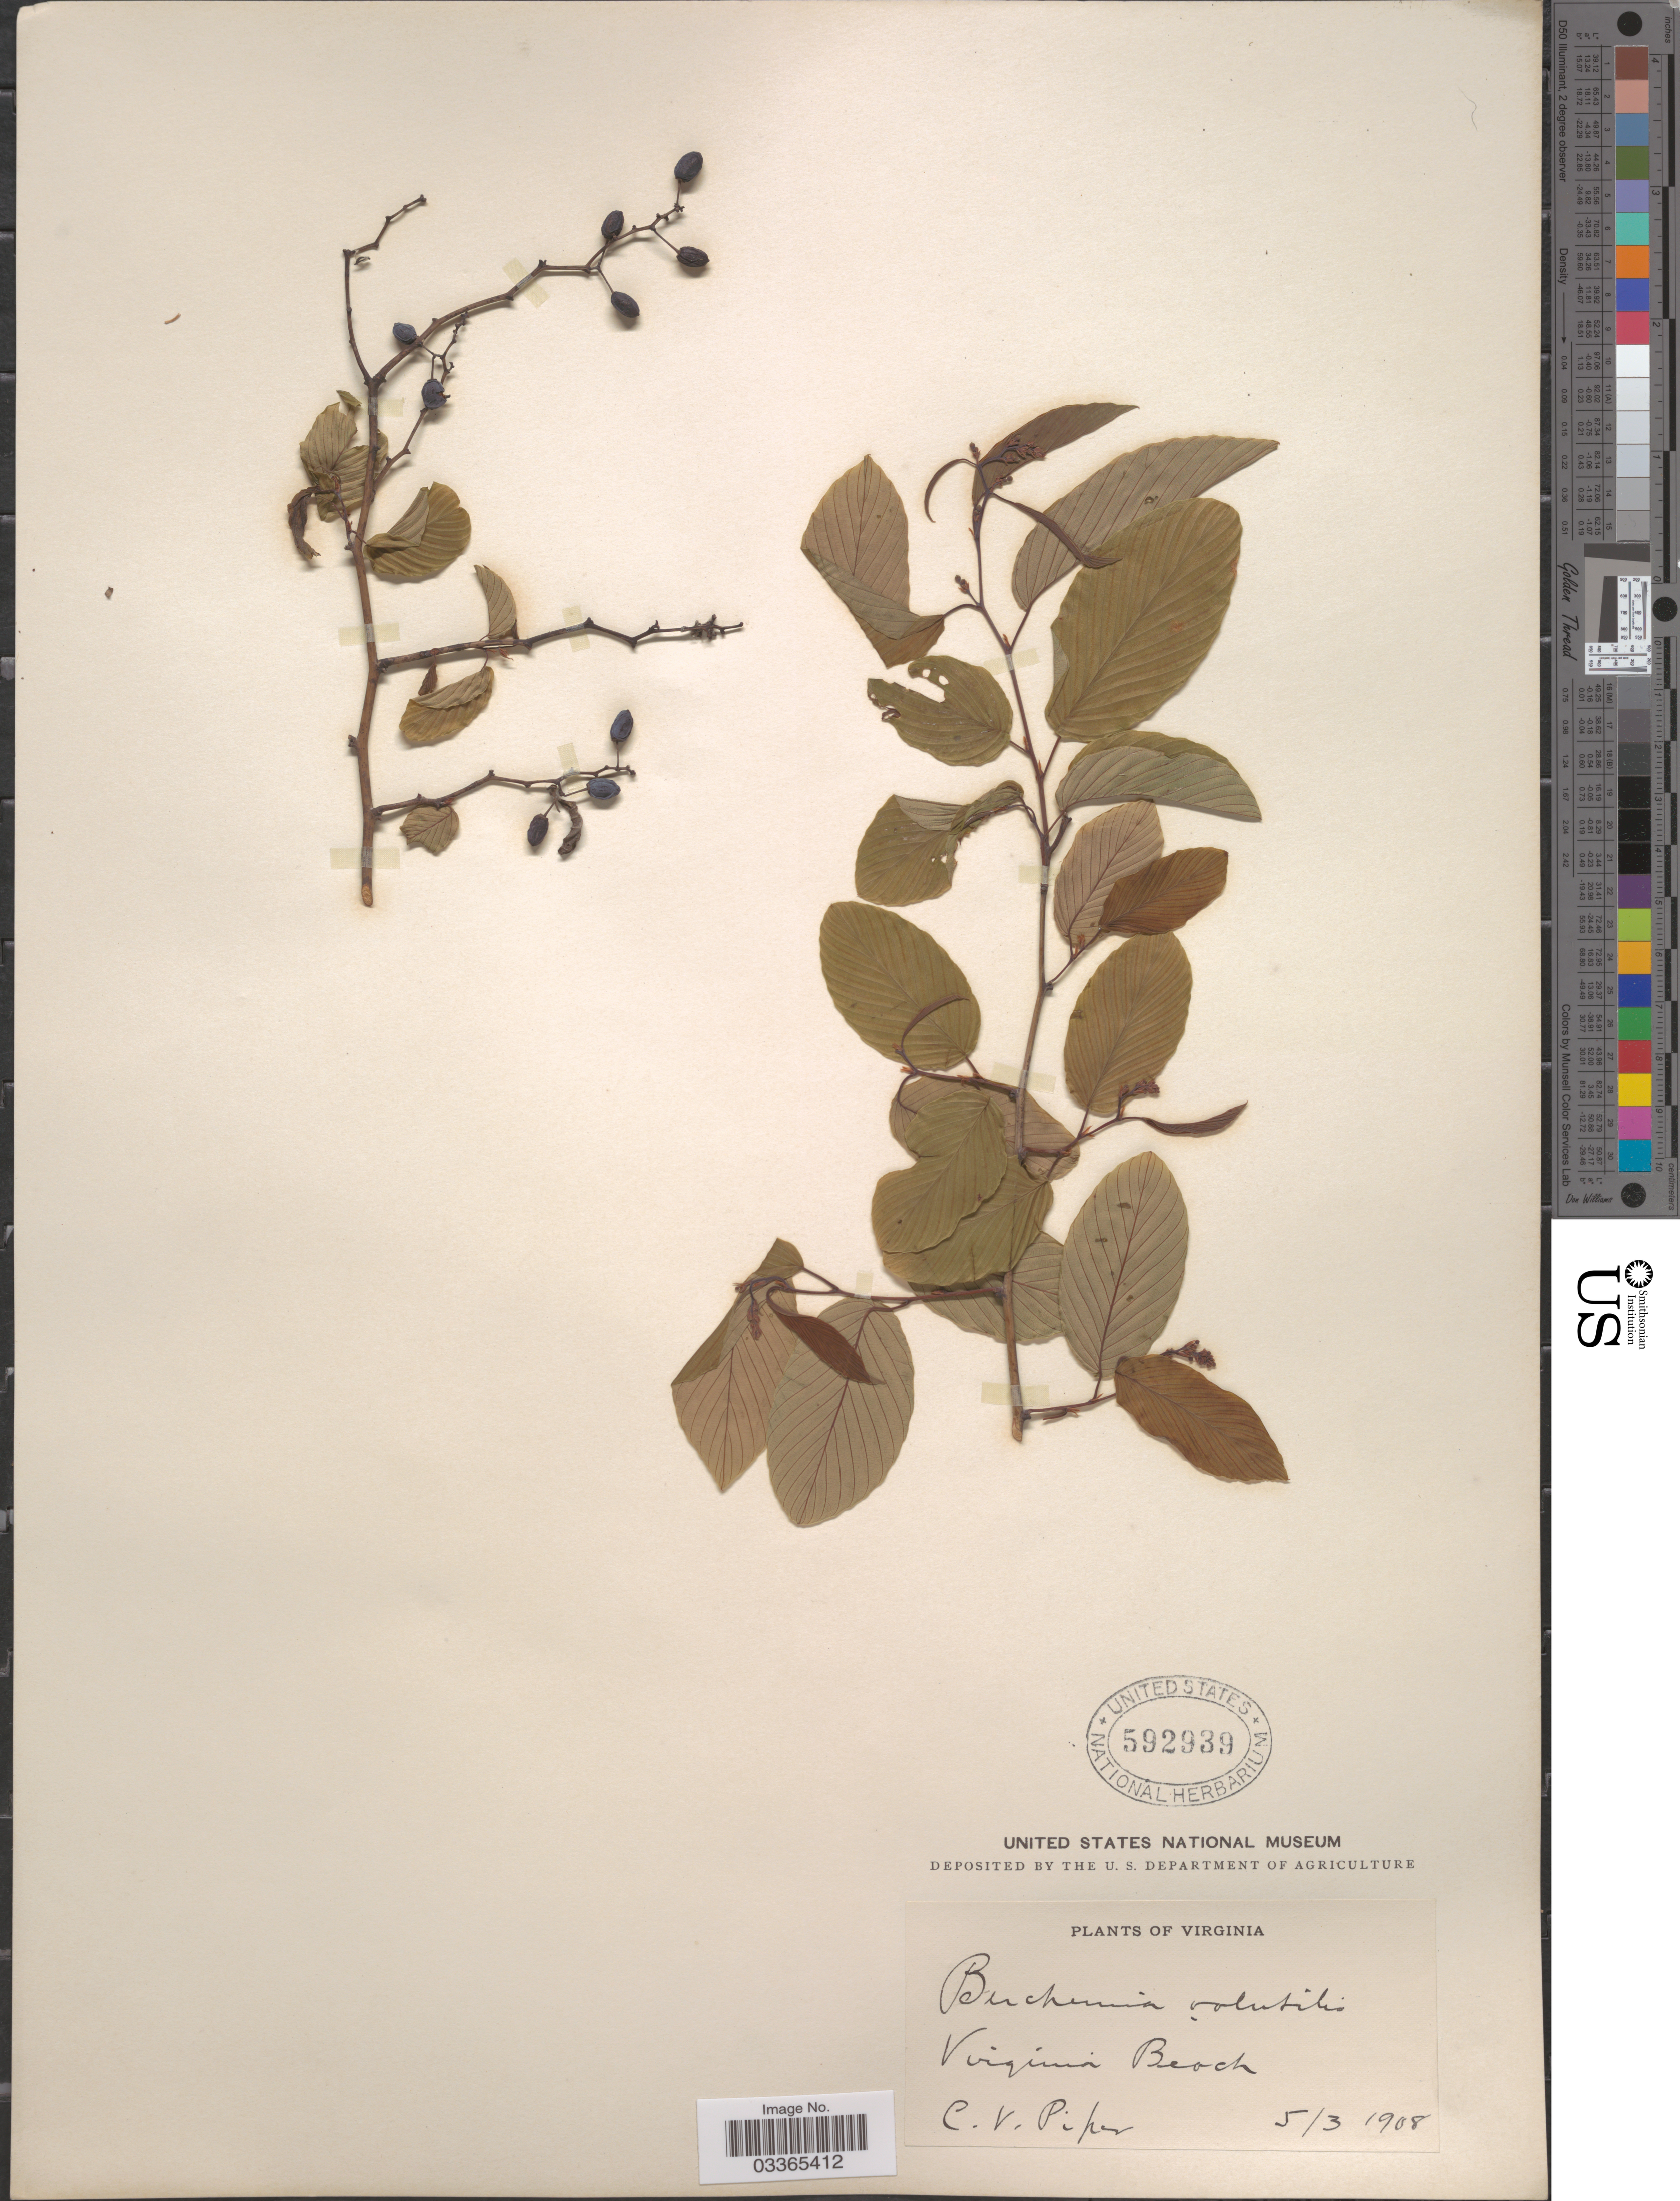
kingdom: Plantae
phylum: Tracheophyta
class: Magnoliopsida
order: Rosales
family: Rhamnaceae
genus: Berchemia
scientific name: Berchemia scandens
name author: (Hill) K. Koch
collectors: C. V. Piper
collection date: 1908-05-03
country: United States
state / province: Virginia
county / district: City of Virginia Beach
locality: Virginia Beach.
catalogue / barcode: US 592939